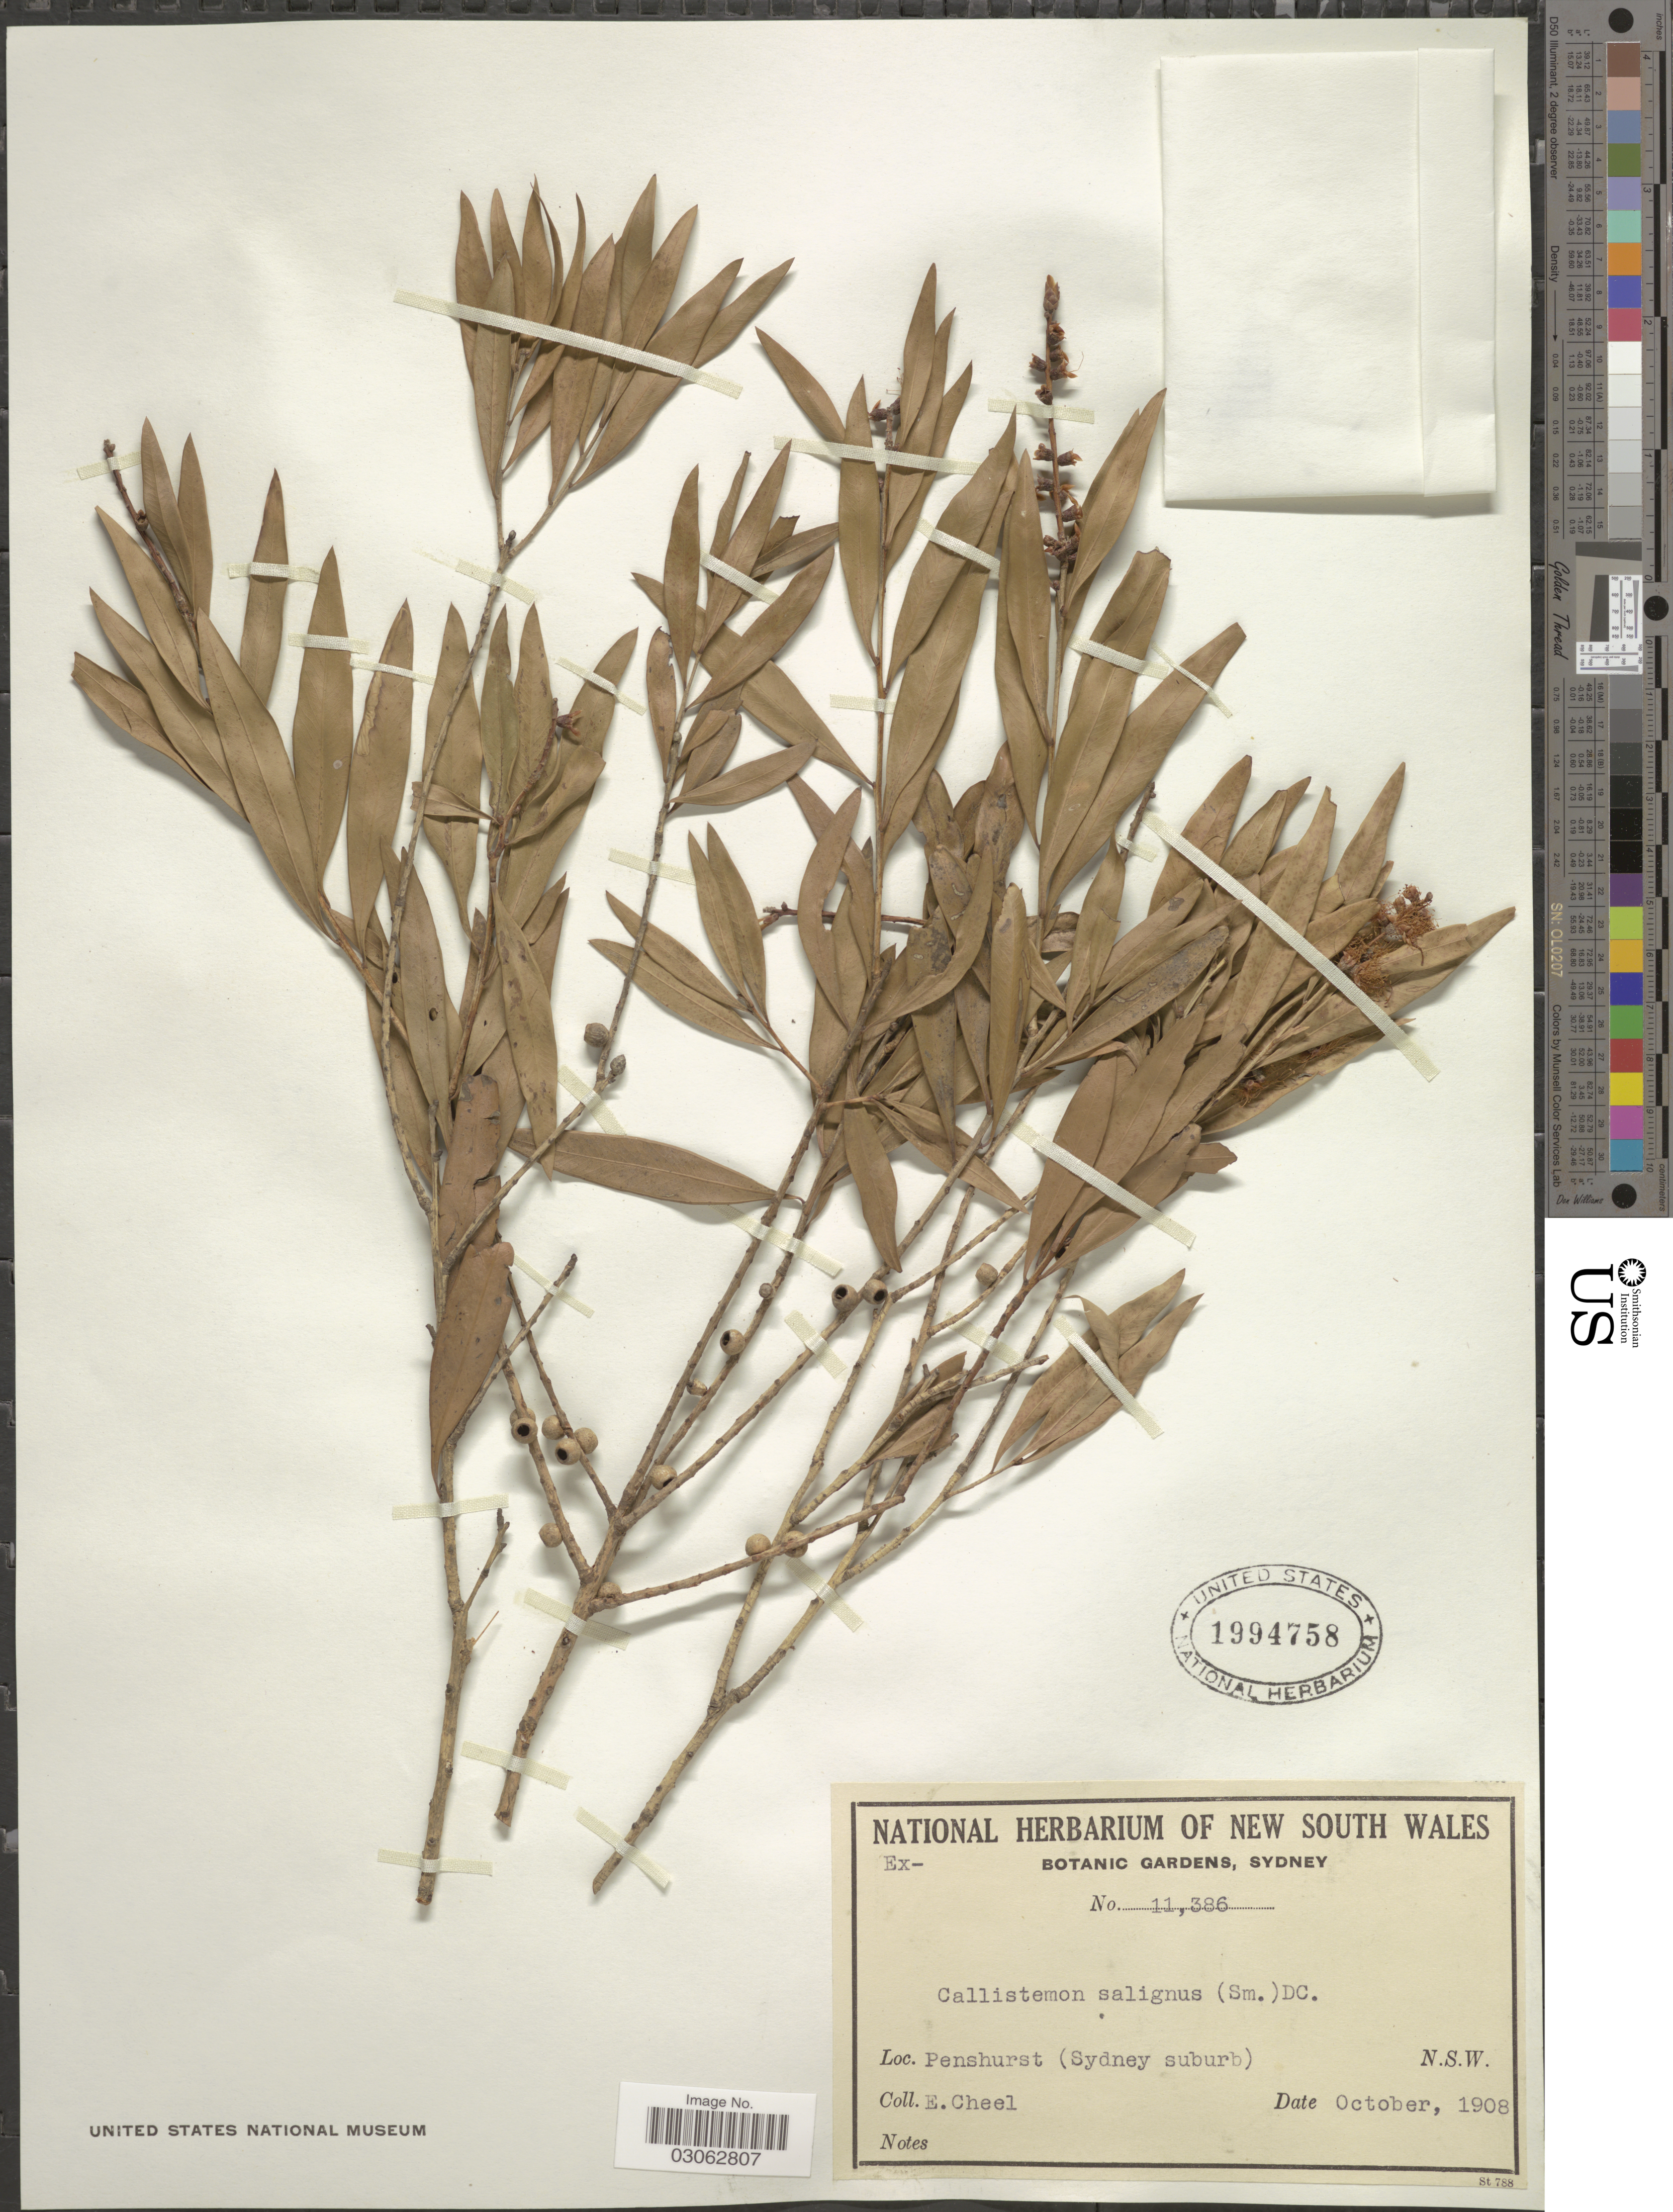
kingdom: Plantae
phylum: Tracheophyta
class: Magnoliopsida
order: Myrtales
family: Myrtaceae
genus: Callistemon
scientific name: Callistemon salignus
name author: (Sm.) Colvill ex Sweet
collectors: E. Cheel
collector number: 11386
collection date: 1908-10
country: Australia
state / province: New South Wales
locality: Penshurst (Sydney suburb).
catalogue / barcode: US 1994758